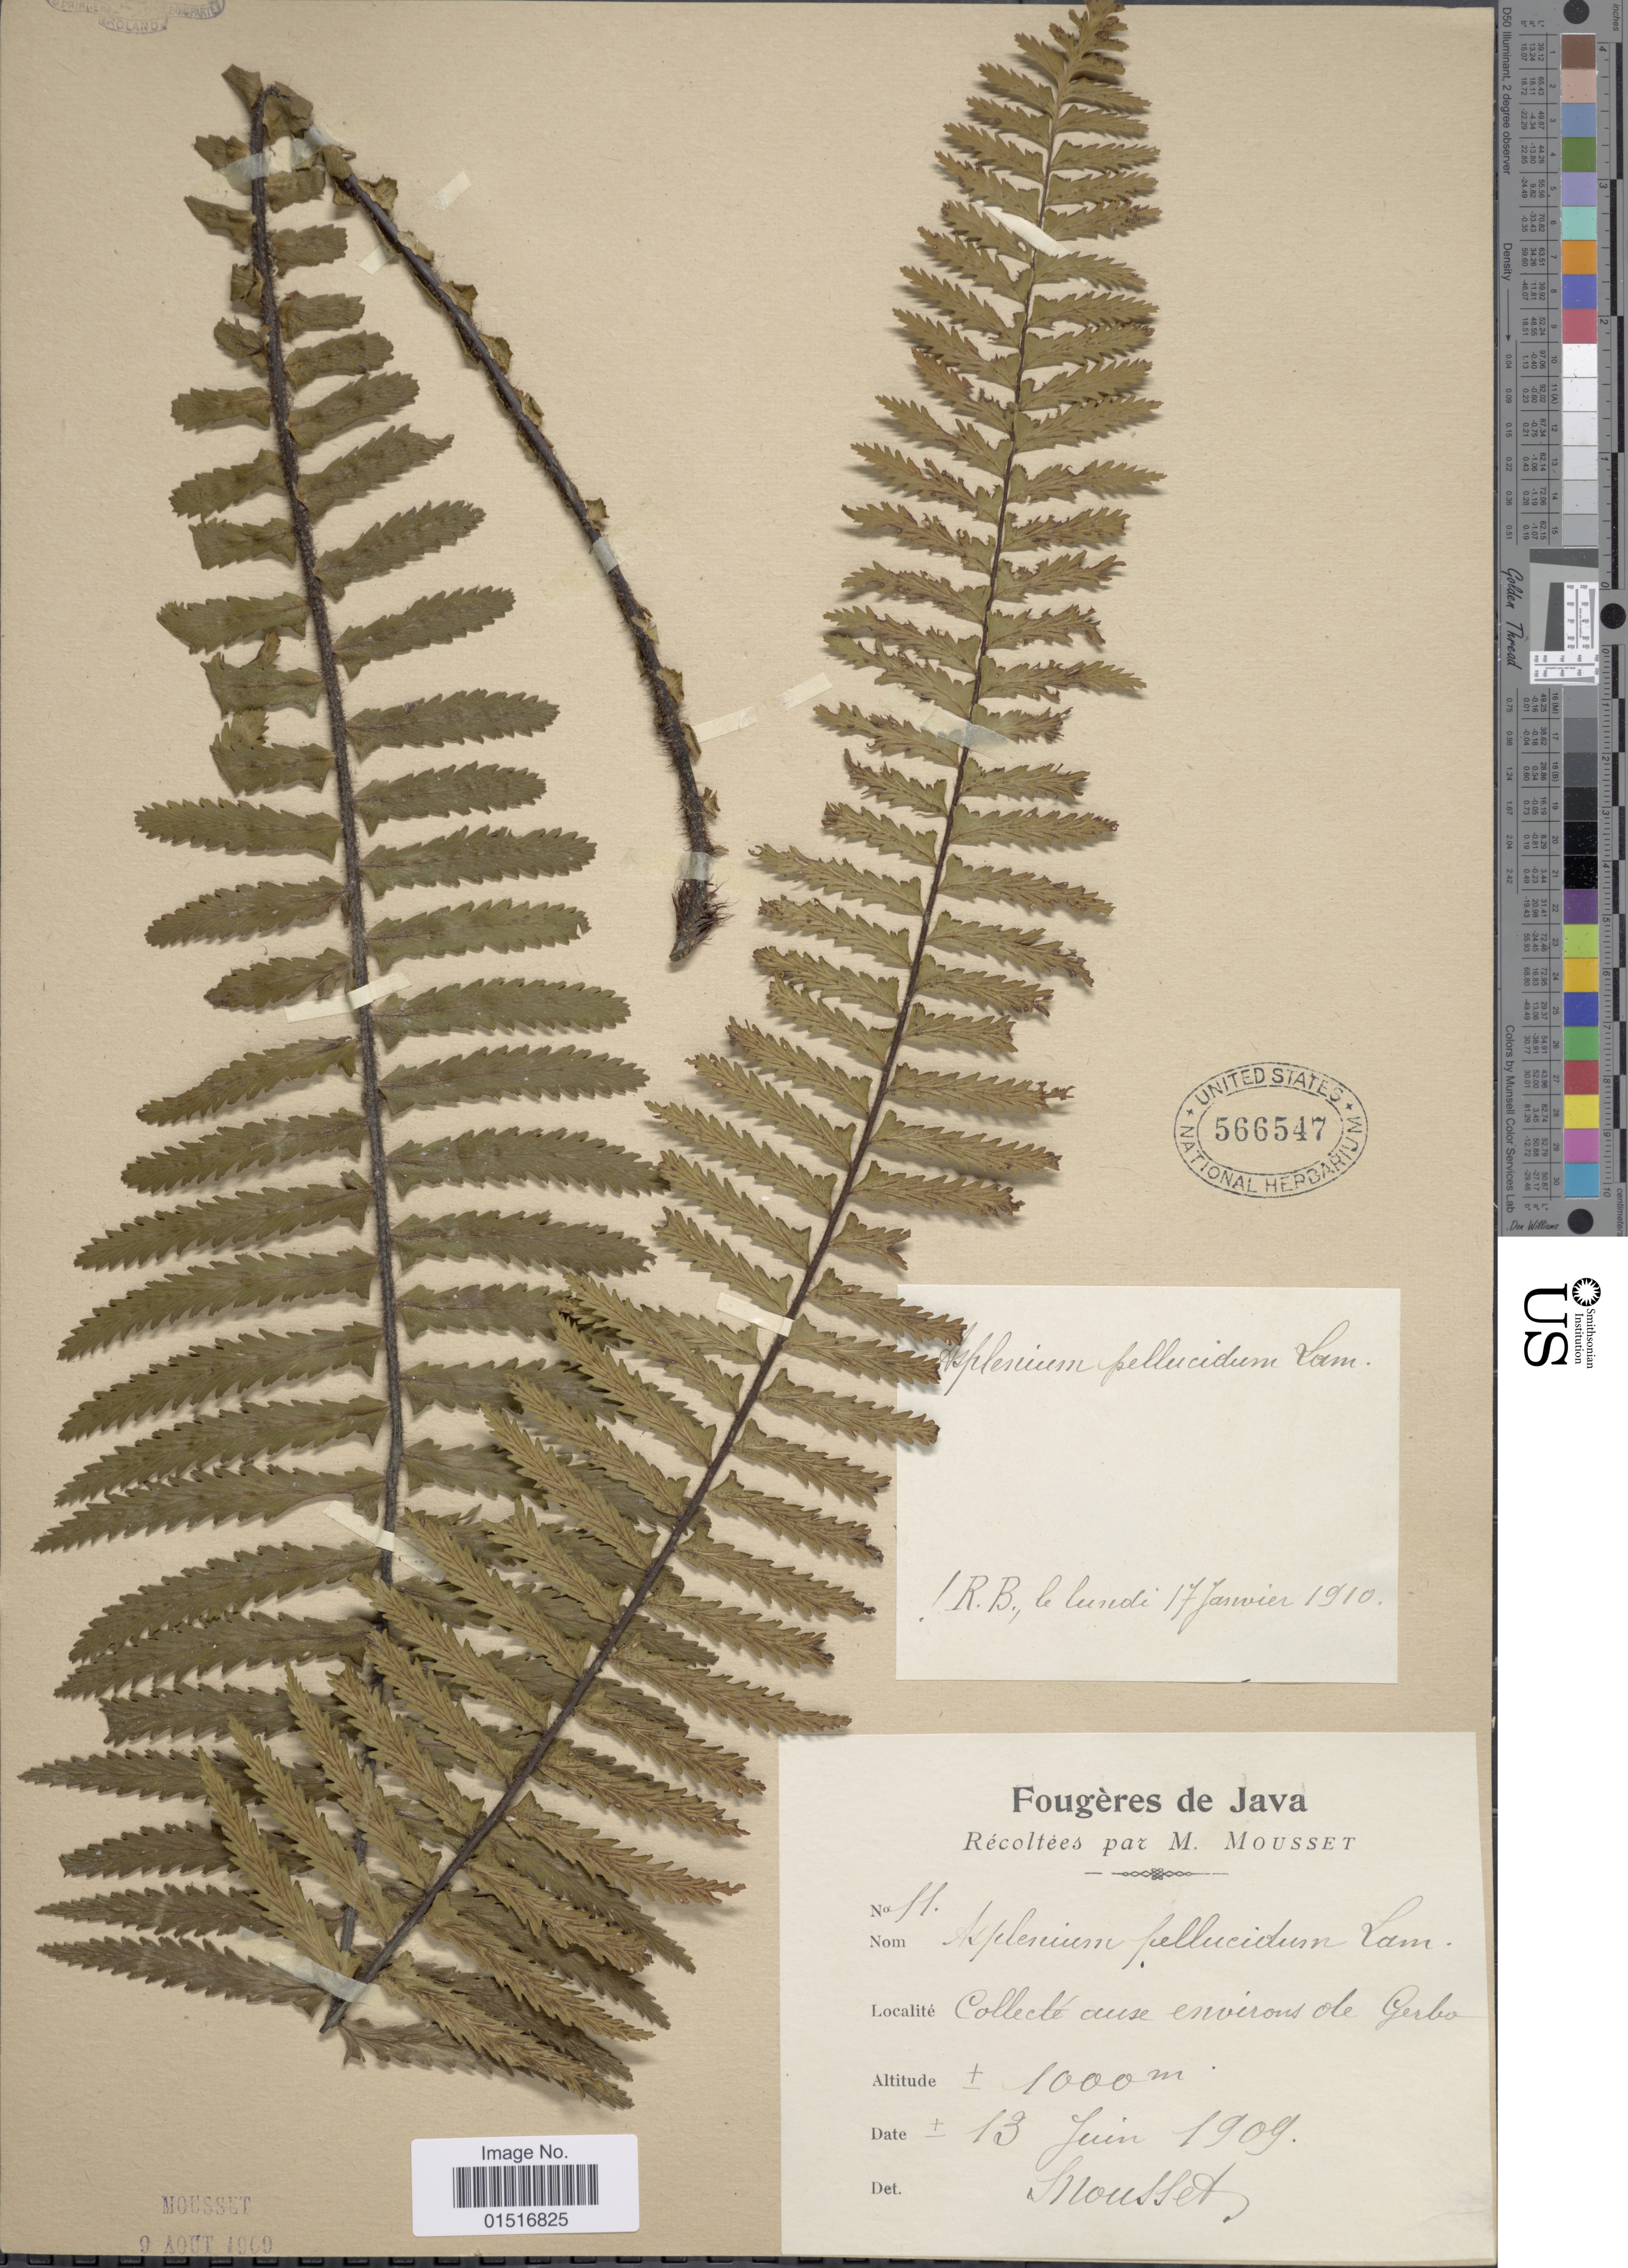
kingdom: Plantae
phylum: Tracheophyta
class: Polypodiopsida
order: Polypodiales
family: Aspleniaceae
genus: Asplenium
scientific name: Asplenium pellucidum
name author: Lam.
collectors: M. Mousset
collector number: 11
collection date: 1909-06-13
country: Indonesia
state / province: Java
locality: Ause environs de Gubo [interpreted]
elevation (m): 1000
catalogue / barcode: US 566547